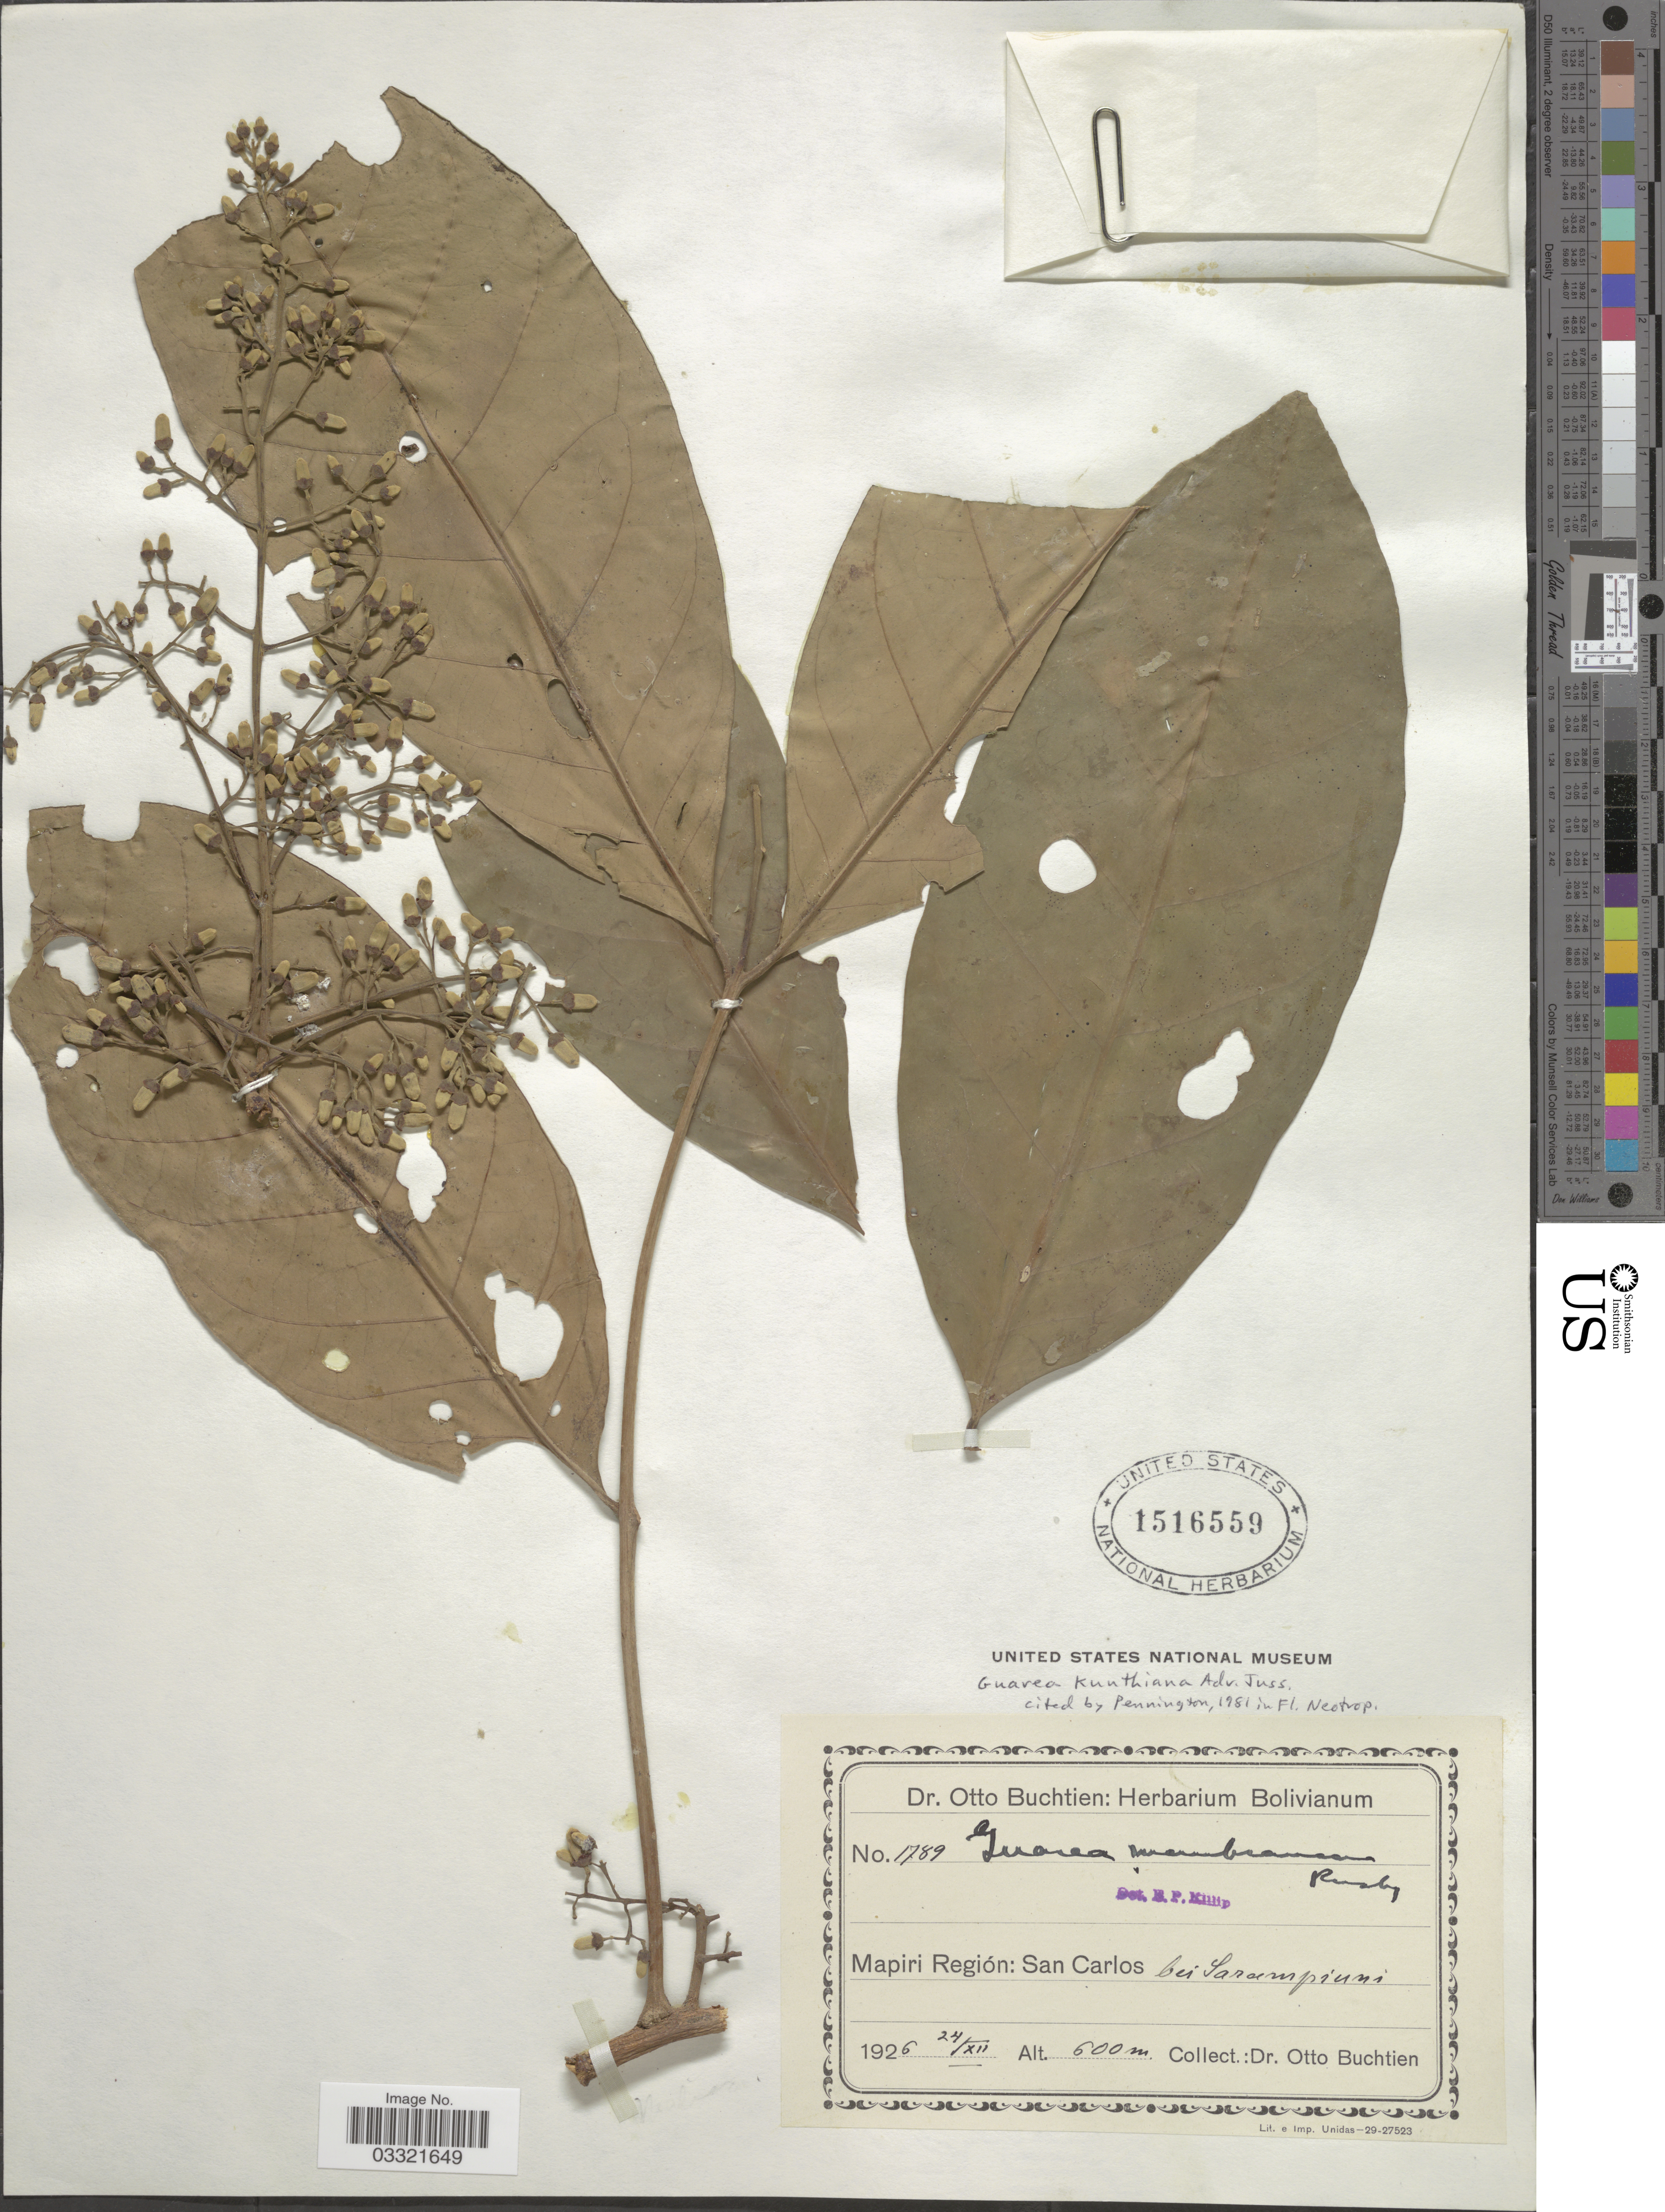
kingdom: Plantae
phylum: Tracheophyta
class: Magnoliopsida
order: Sapindales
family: Meliaceae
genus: Guarea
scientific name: Guarea kunthiana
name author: A. Juss.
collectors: O. Buchtien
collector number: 1789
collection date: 1926-12-24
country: Bolivia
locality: Mapiri Región: San Carlos bei Sarampiuni.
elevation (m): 600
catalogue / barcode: US 1516559